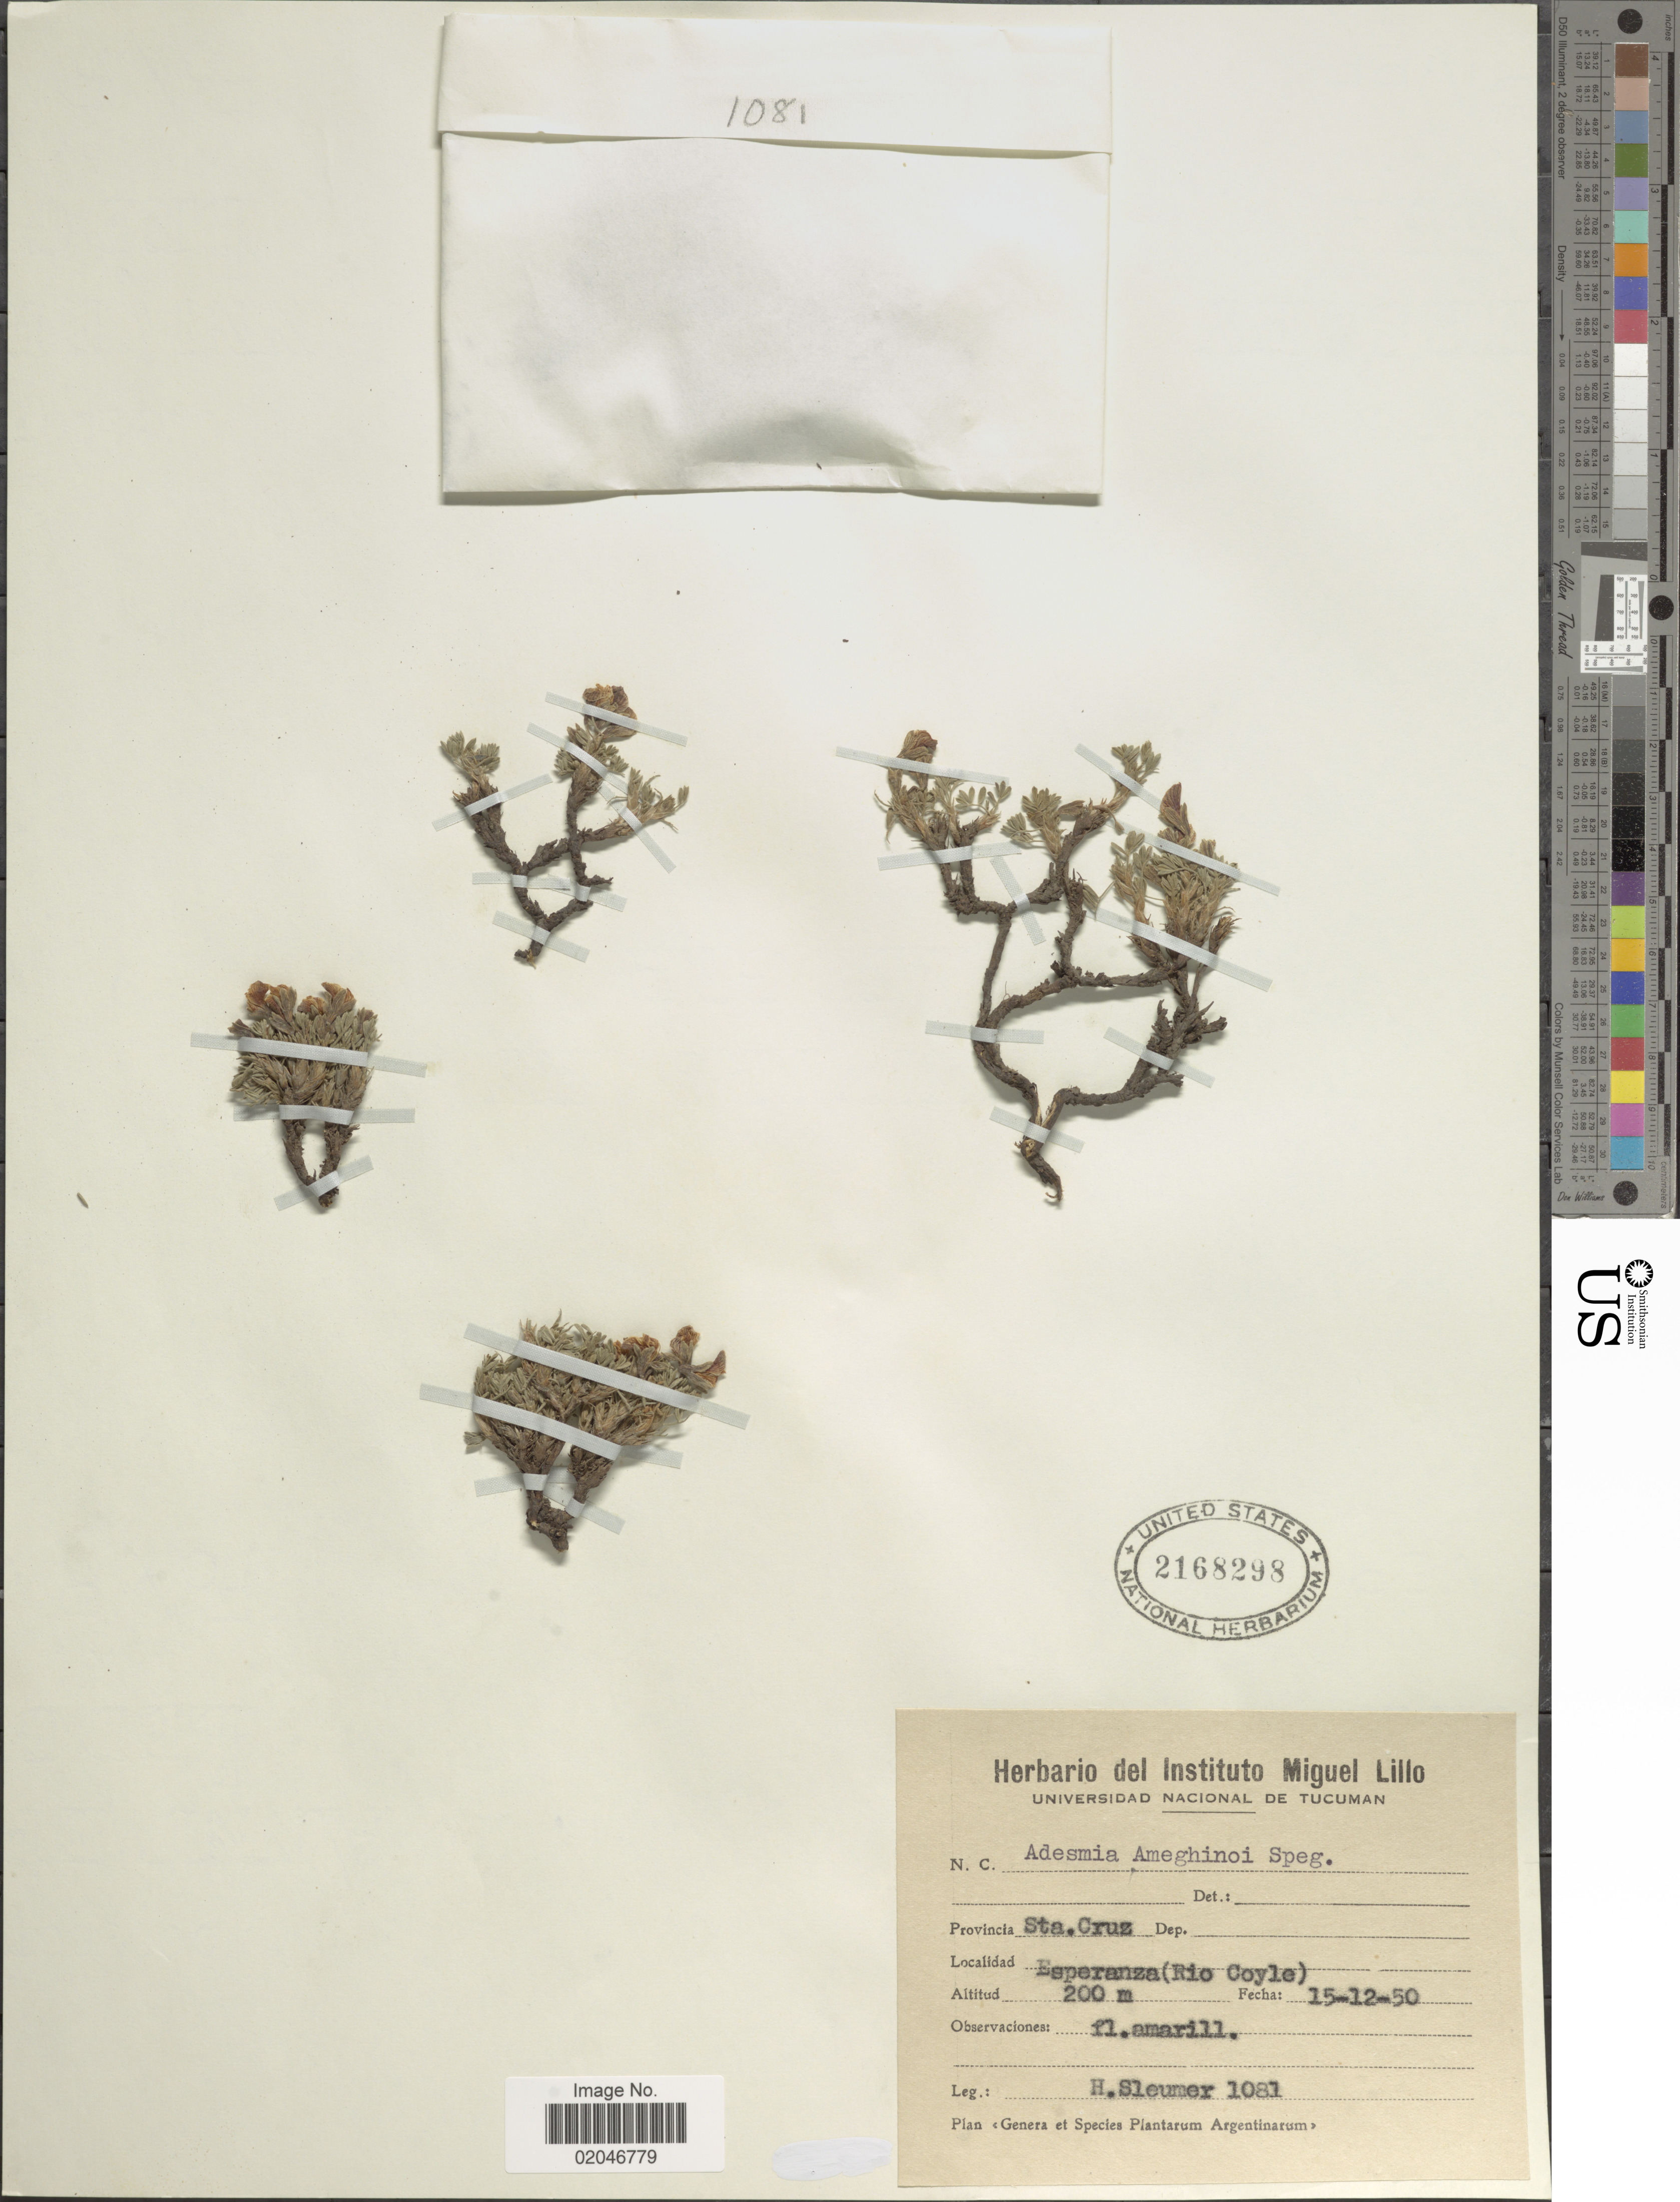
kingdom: Plantae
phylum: Tracheophyta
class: Magnoliopsida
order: Fabales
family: Fabaceae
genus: Adesmia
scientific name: Adesmia ameghinoi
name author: Speg.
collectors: H. O. Sleumer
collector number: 1081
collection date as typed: Transcribed d/m/y: 15/12/50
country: Argentina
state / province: Santa Cruz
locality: Esperanza (Rio Coyle)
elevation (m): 200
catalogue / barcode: US 2168298